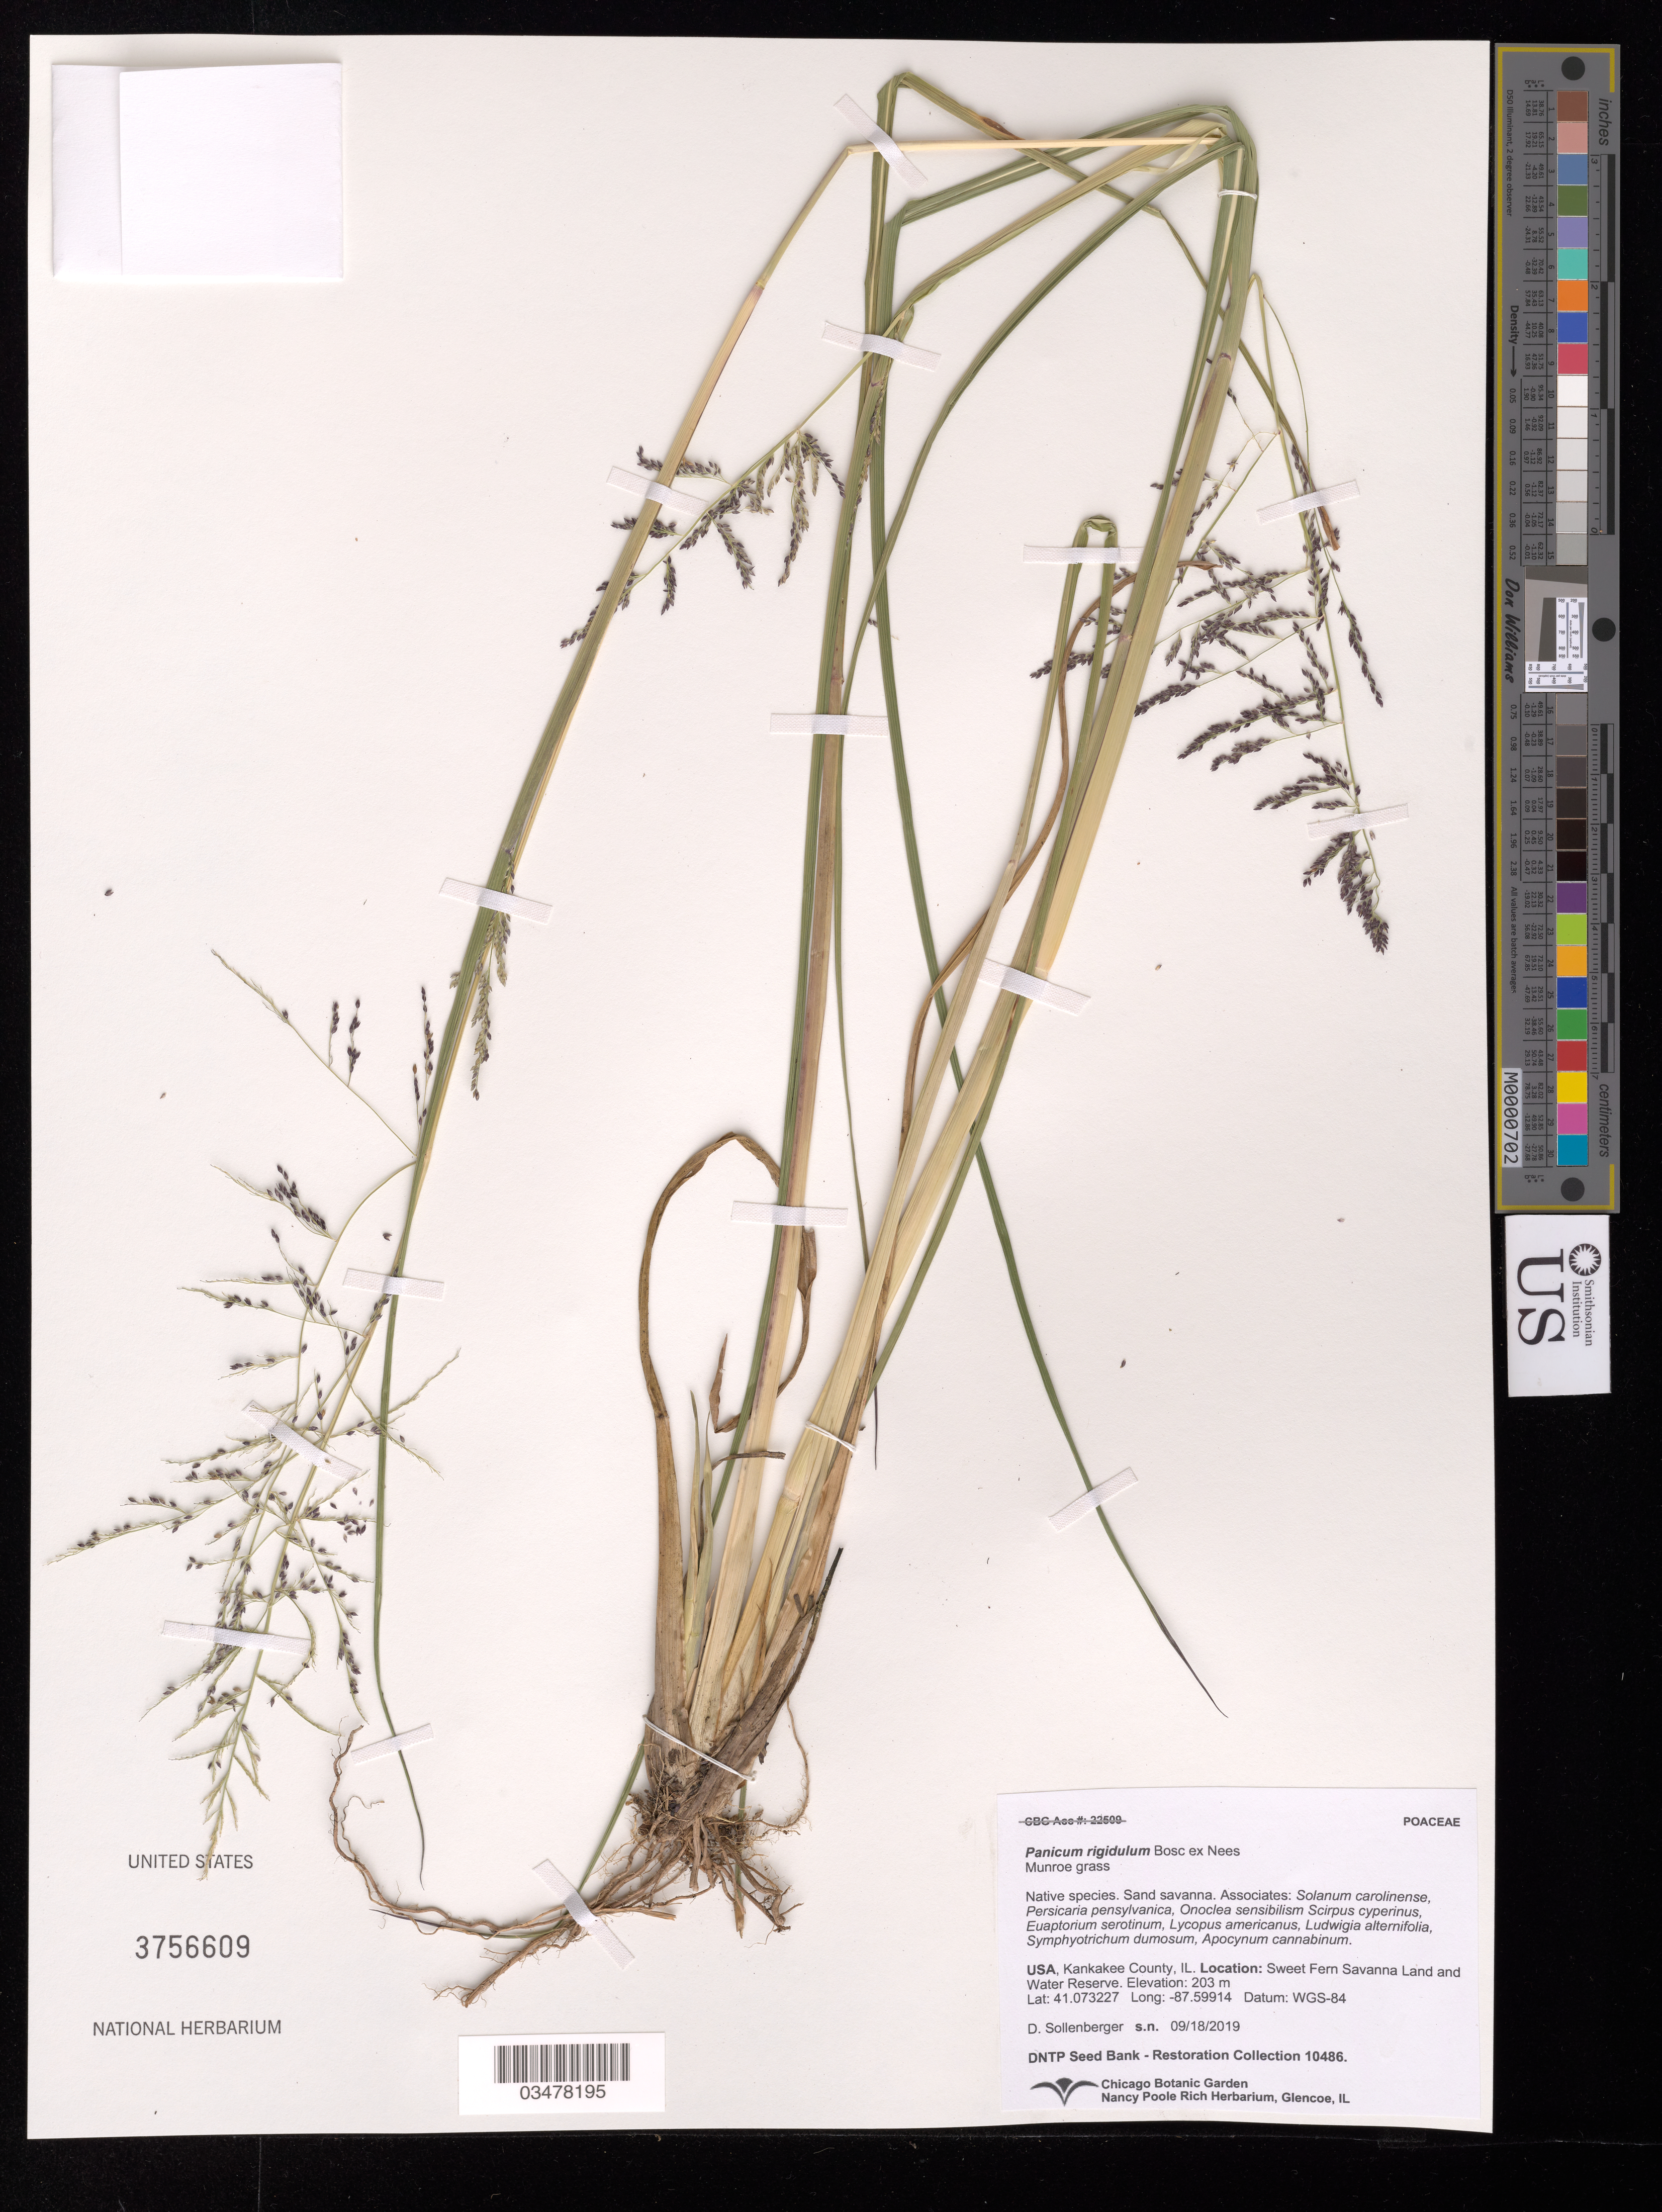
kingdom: Plantae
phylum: Tracheophyta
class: Liliopsida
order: Poales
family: Poaceae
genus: Panicum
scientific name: Panicum rigidulum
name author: Bosc ex Nees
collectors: D. Sollenberger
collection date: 2019-09-18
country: United States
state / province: Illinois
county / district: Kankakee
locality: Sweet Fern Savanna Land and Water Reserve.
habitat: Sand savanna. With Solanum carolinense, Scripus cyperinus, Lycopus americanus, Ludwigia alternifolia, etc.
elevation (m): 203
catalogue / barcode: US 3756609